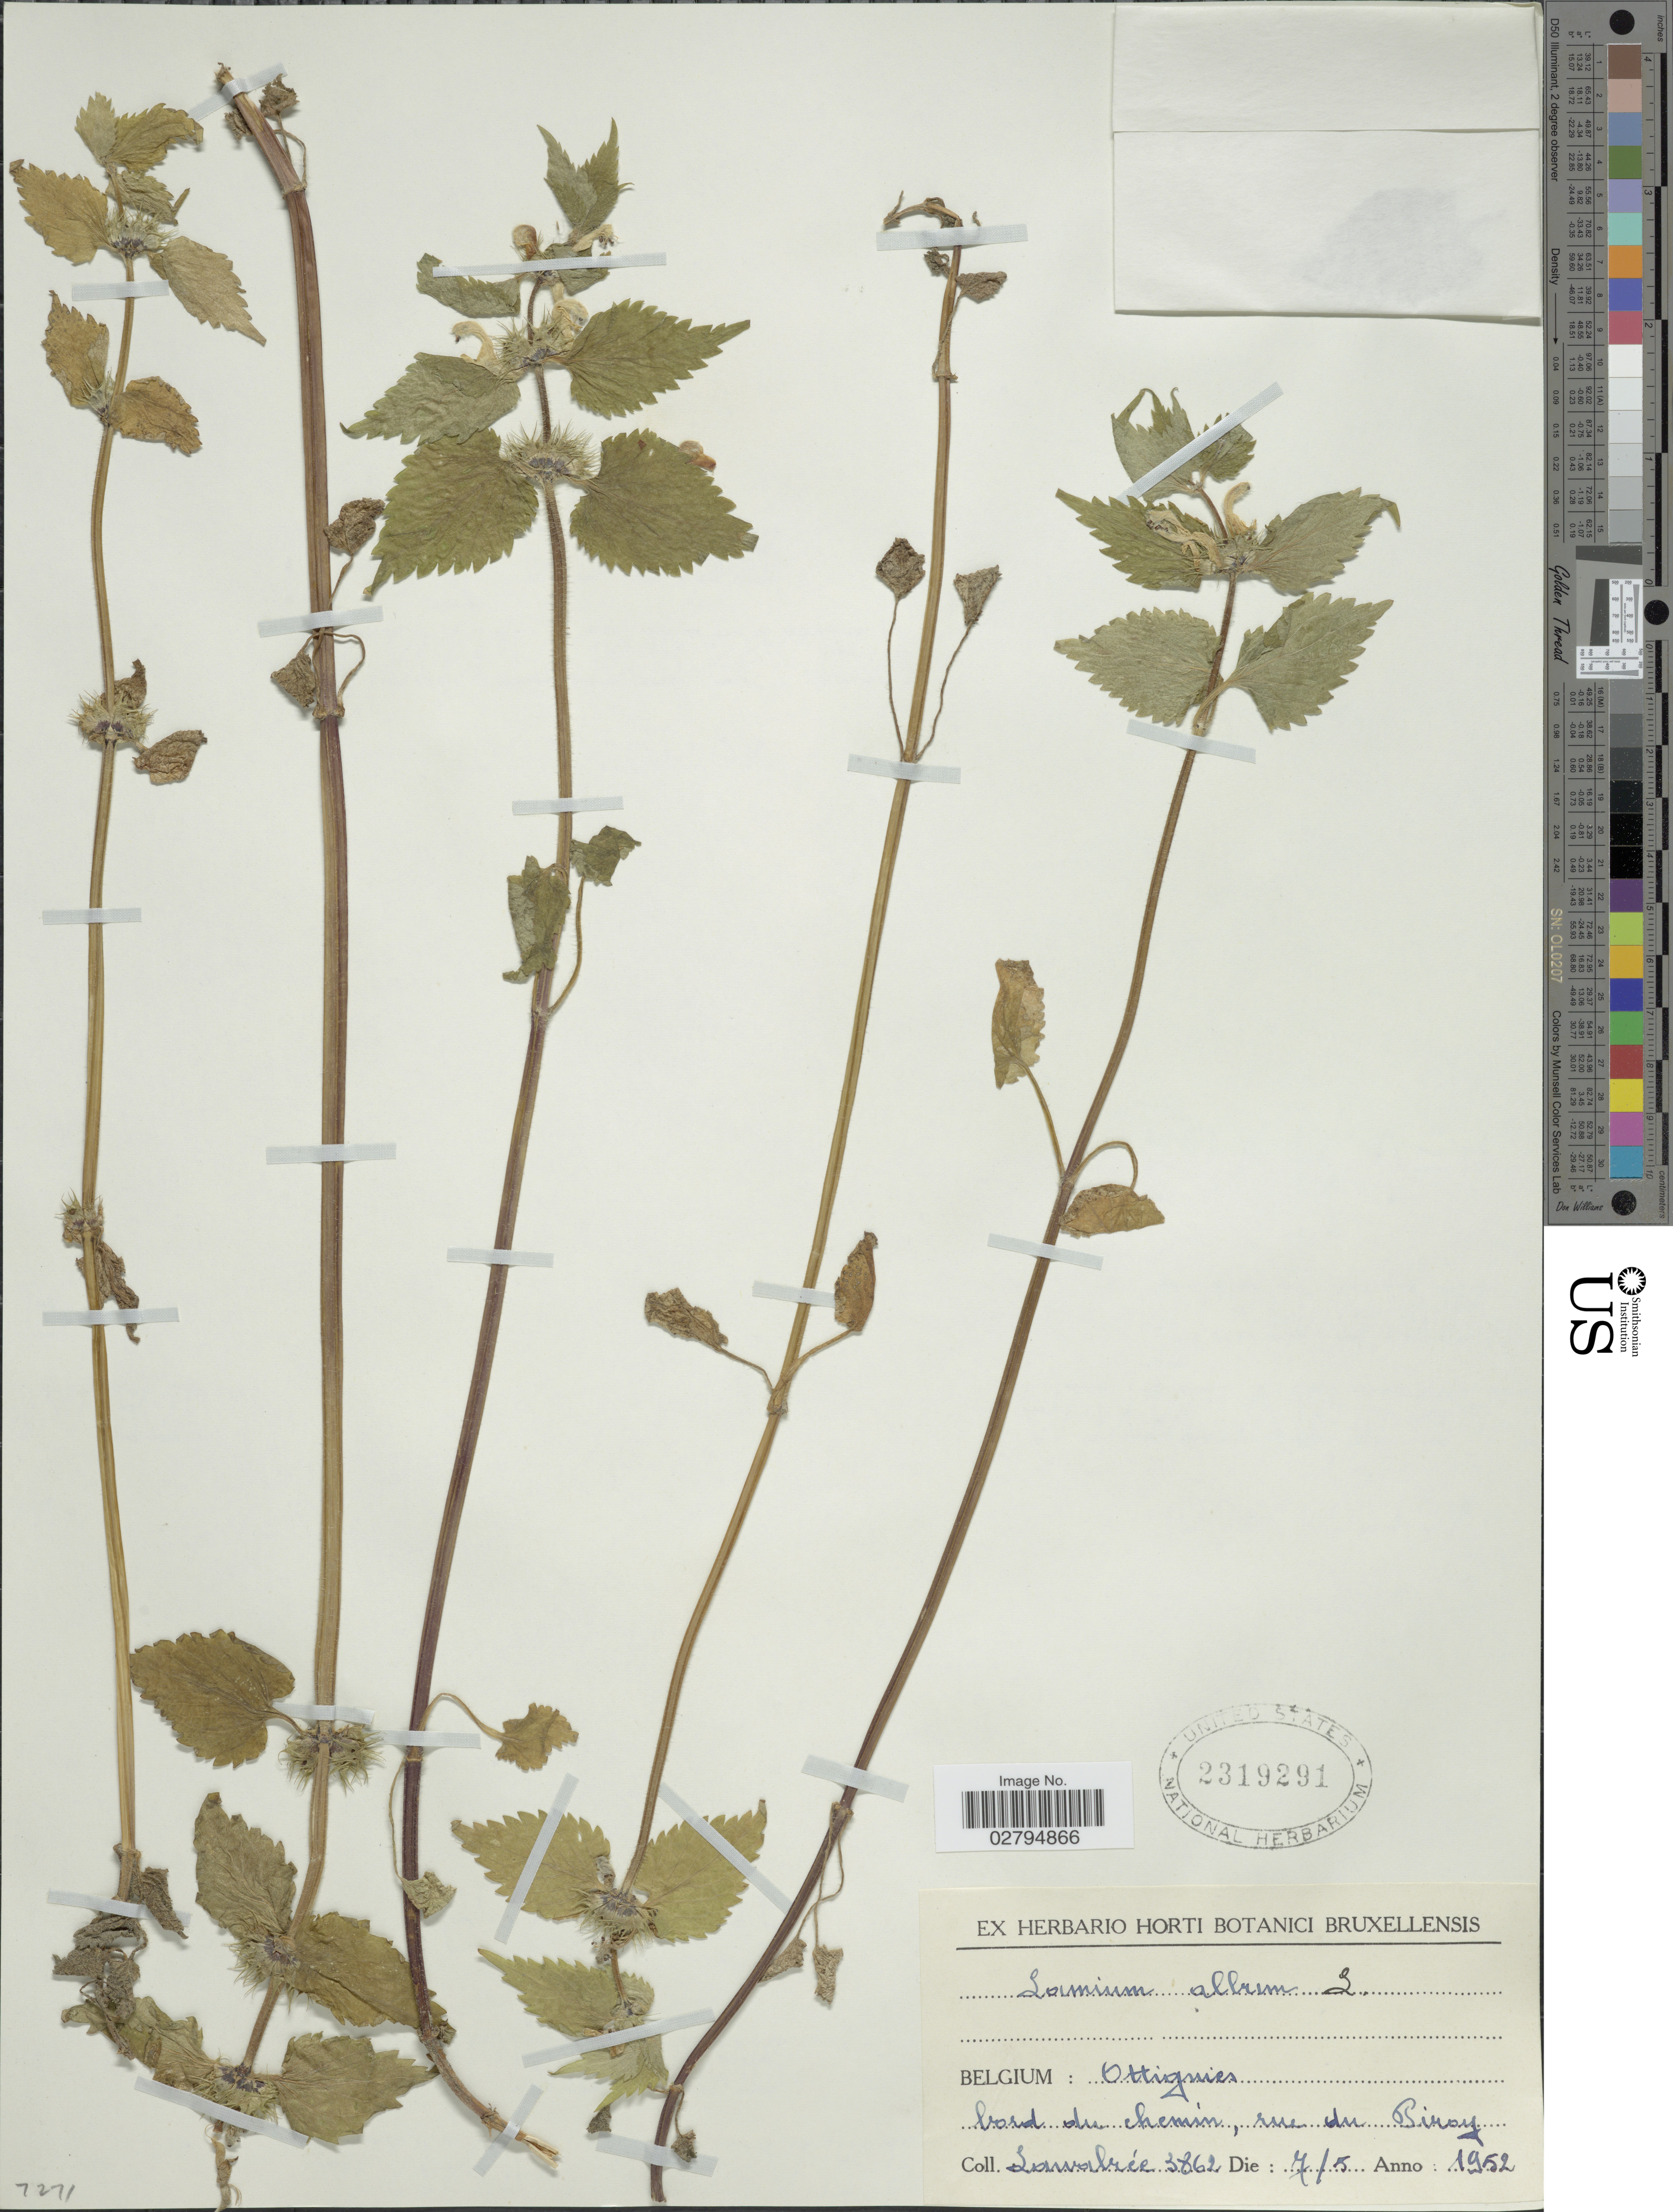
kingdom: Plantae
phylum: Tracheophyta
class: Magnoliopsida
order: Lamiales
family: Lamiaceae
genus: Lamium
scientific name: Lamium album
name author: L.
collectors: Lawalrée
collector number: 3862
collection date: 1952-05-07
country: Belgium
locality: Ottignies, bord du chemin, rue du Piroy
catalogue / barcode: US 2319291